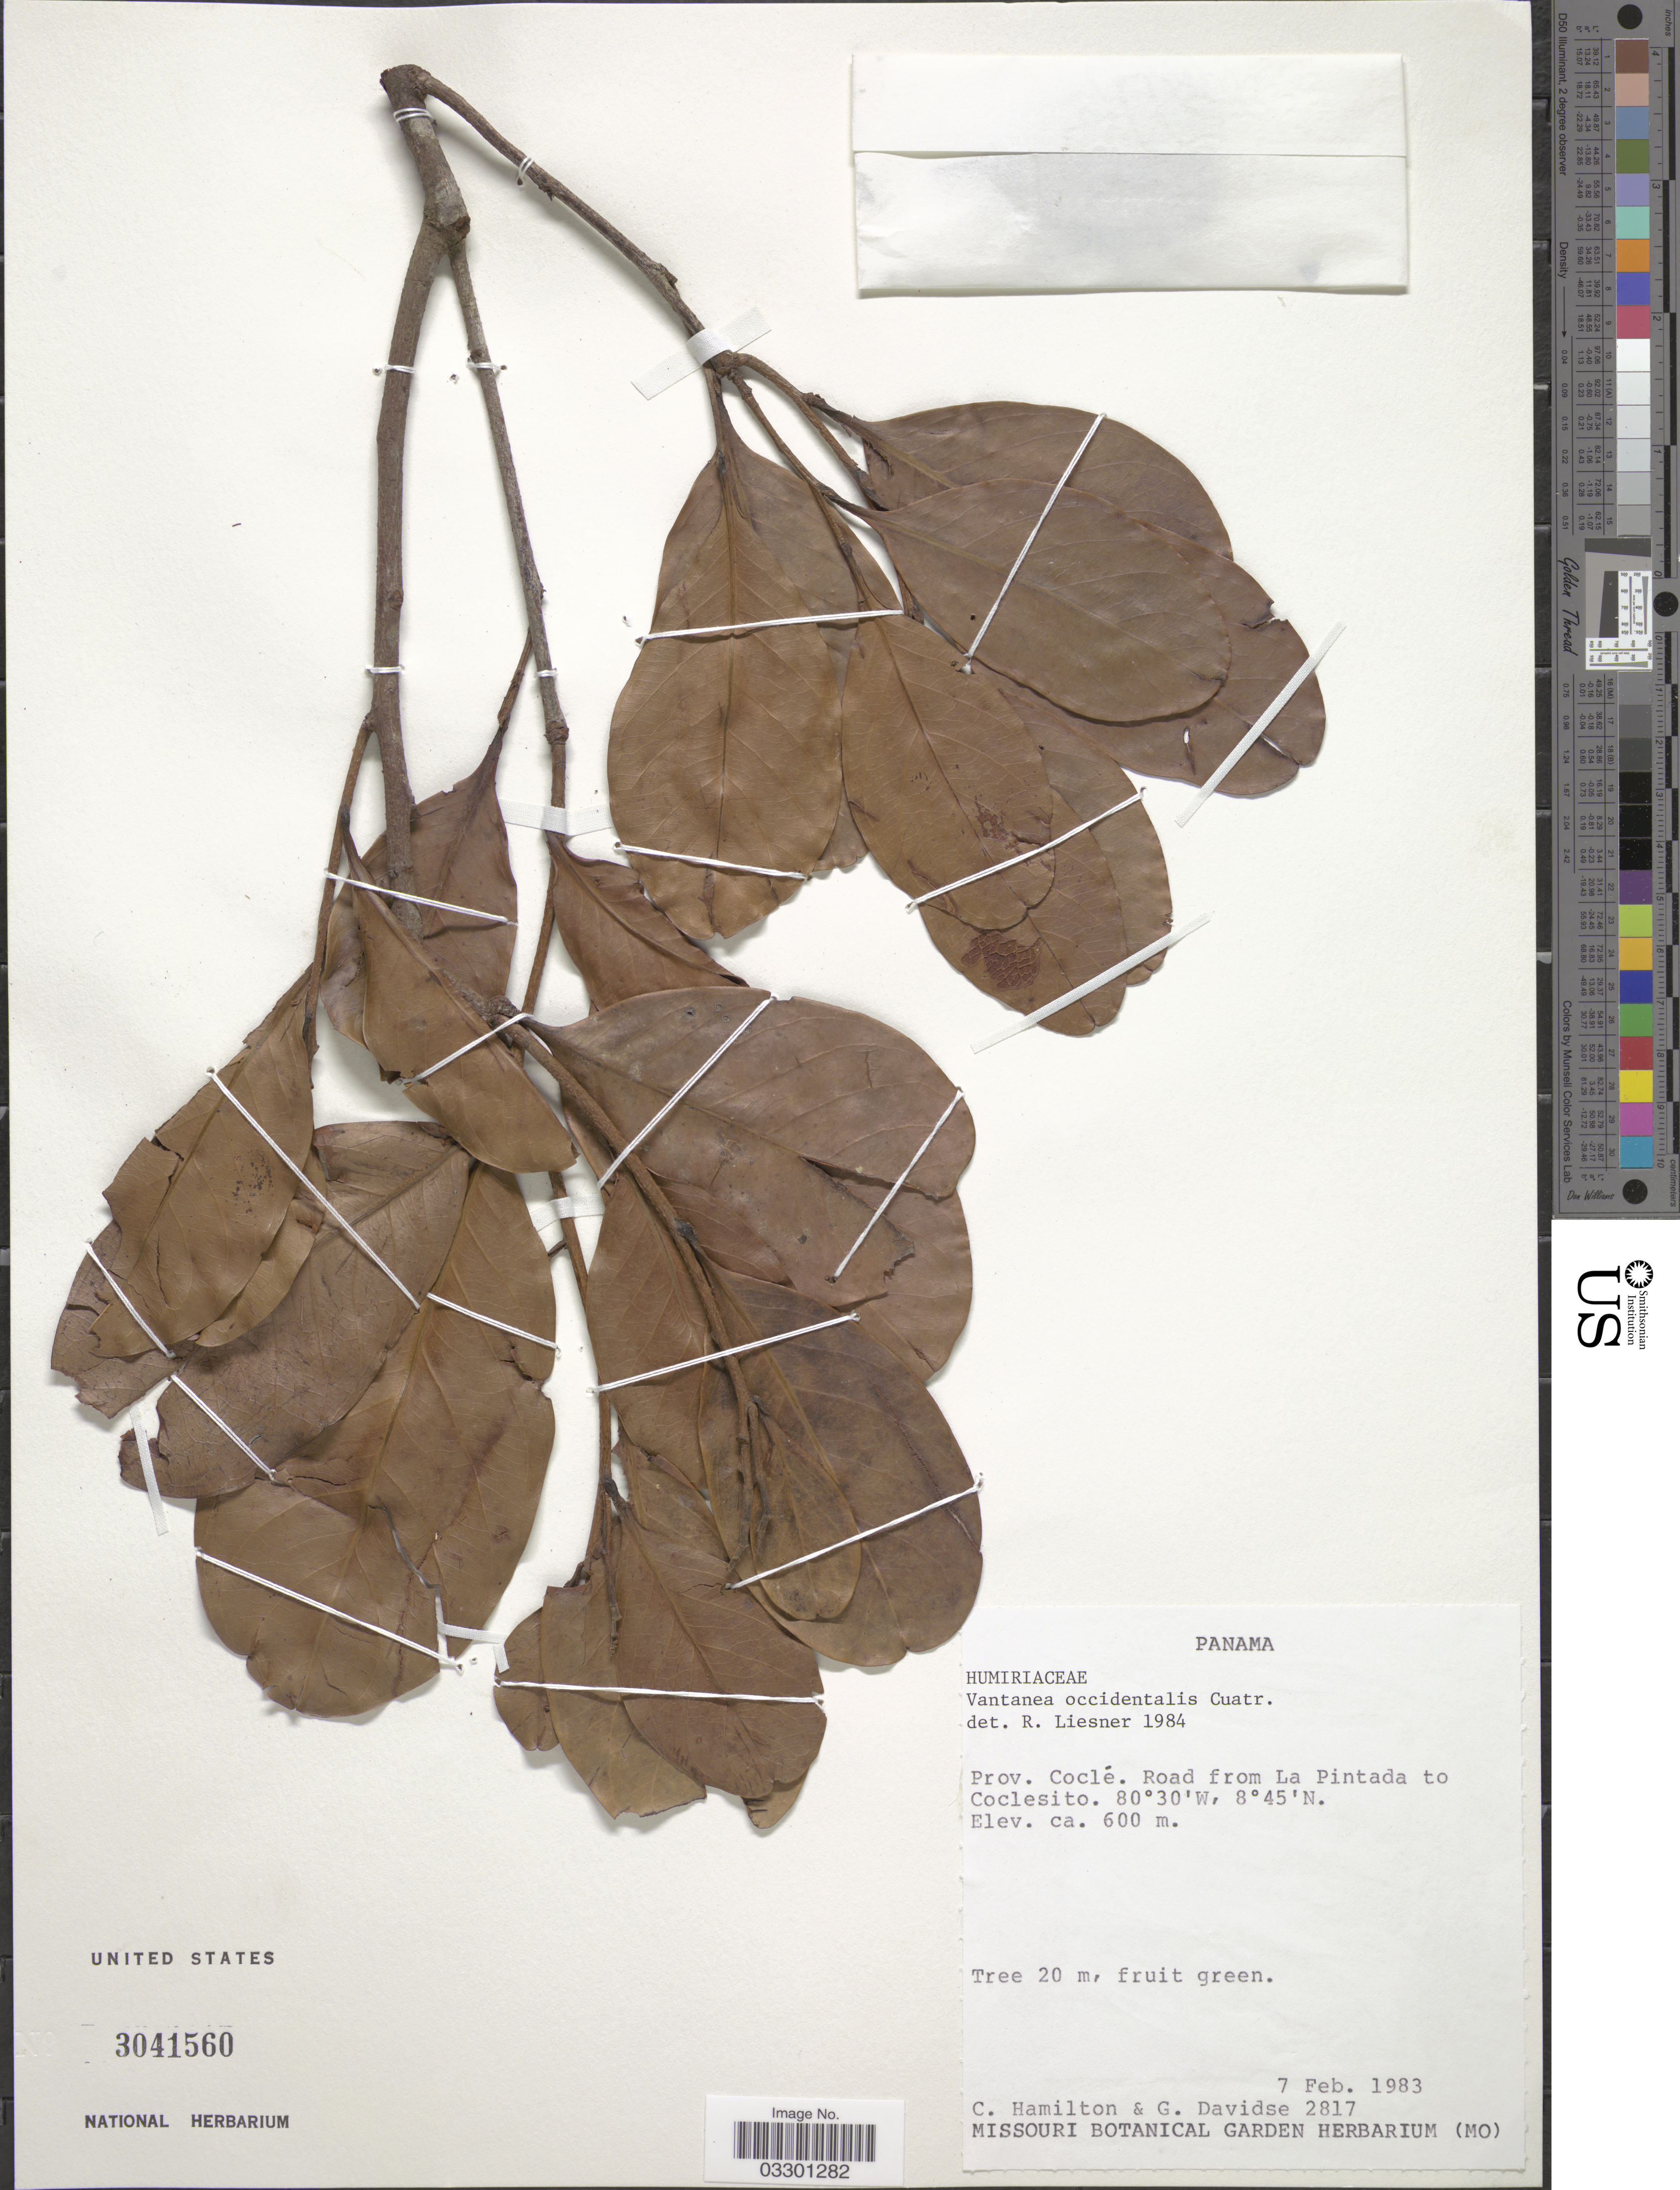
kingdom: Plantae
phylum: Tracheophyta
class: Magnoliopsida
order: Malpighiales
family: Humiriaceae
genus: Vantanea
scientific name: Vantanea occidentalis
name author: Cuatrec.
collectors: C. Hamilton & G. Davidse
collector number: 2817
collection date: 1983-02-07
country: Panama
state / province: Coclé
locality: Road from La Pintada to Coclesito.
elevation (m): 600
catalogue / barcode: US 3041560